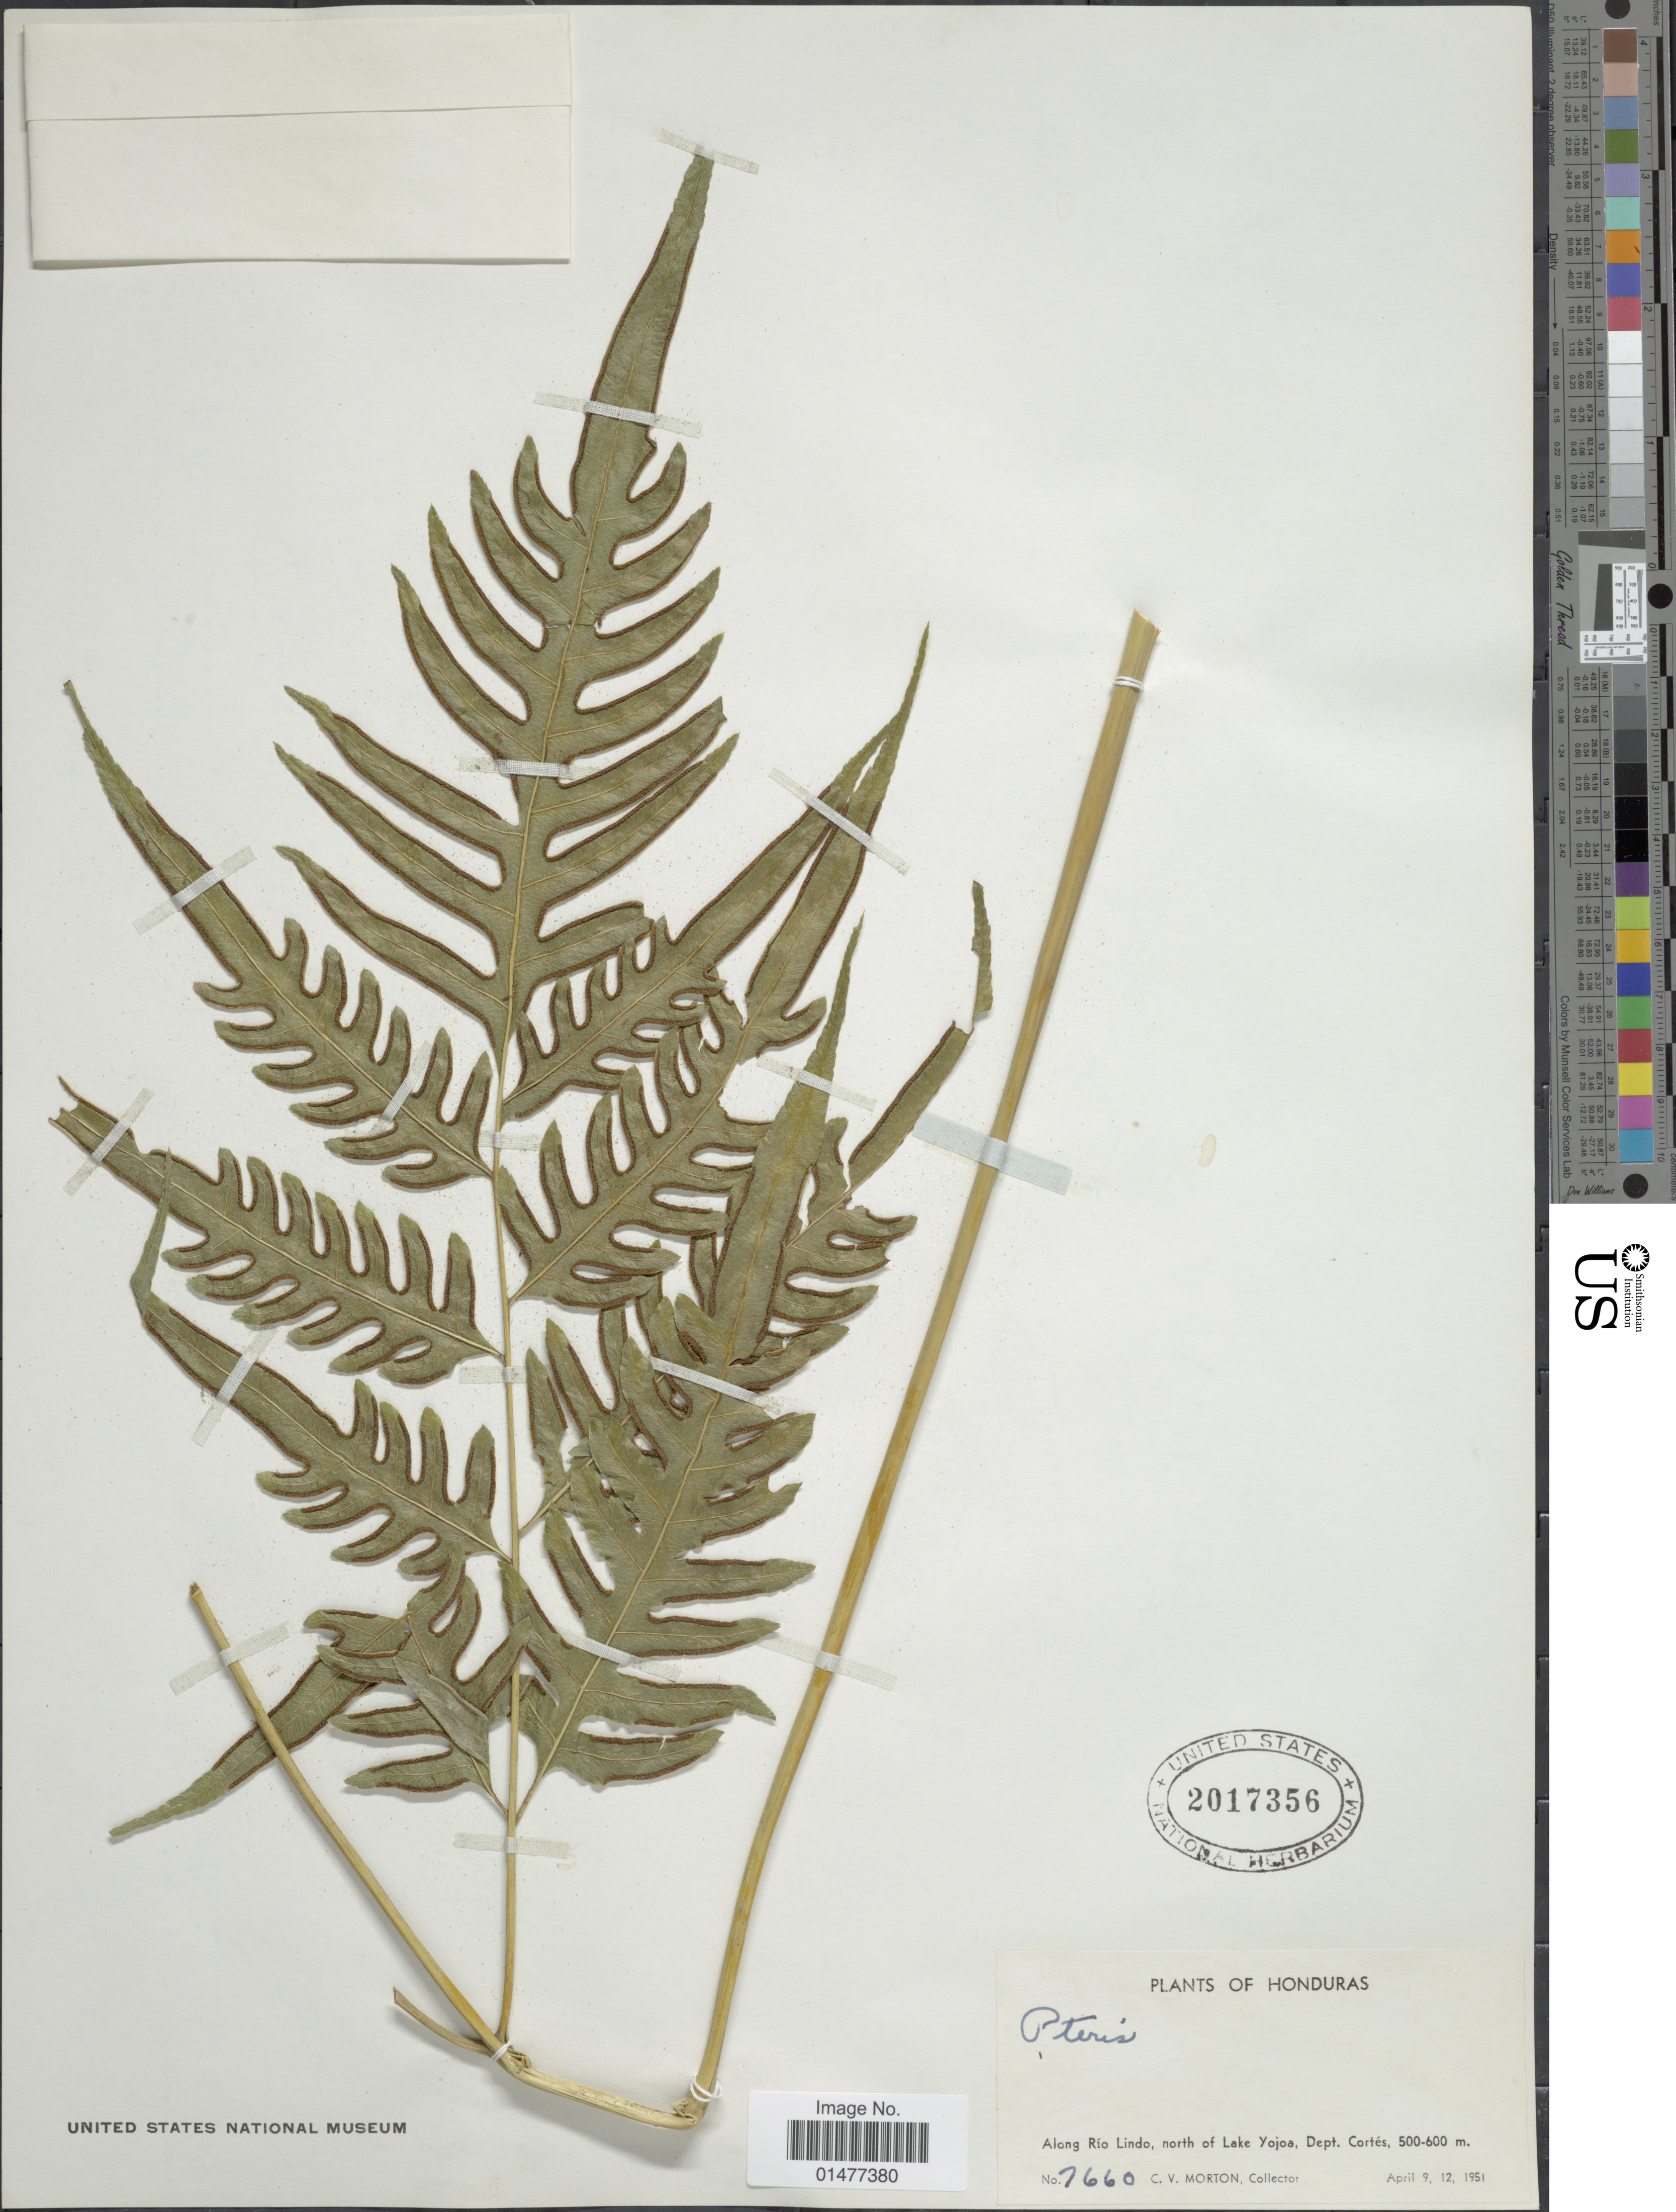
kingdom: Plantae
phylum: Tracheophyta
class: Polypodiopsida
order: Polypodiales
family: Pteridaceae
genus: Pteris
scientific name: Pteris altissima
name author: Poir.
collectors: C. V. Morton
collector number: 7660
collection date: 1951-04-09/1951-04-12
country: Honduras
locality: Plants of Honduras, Along Rio Lindo, north of Lake Yojoa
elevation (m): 500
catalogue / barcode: US 2017356